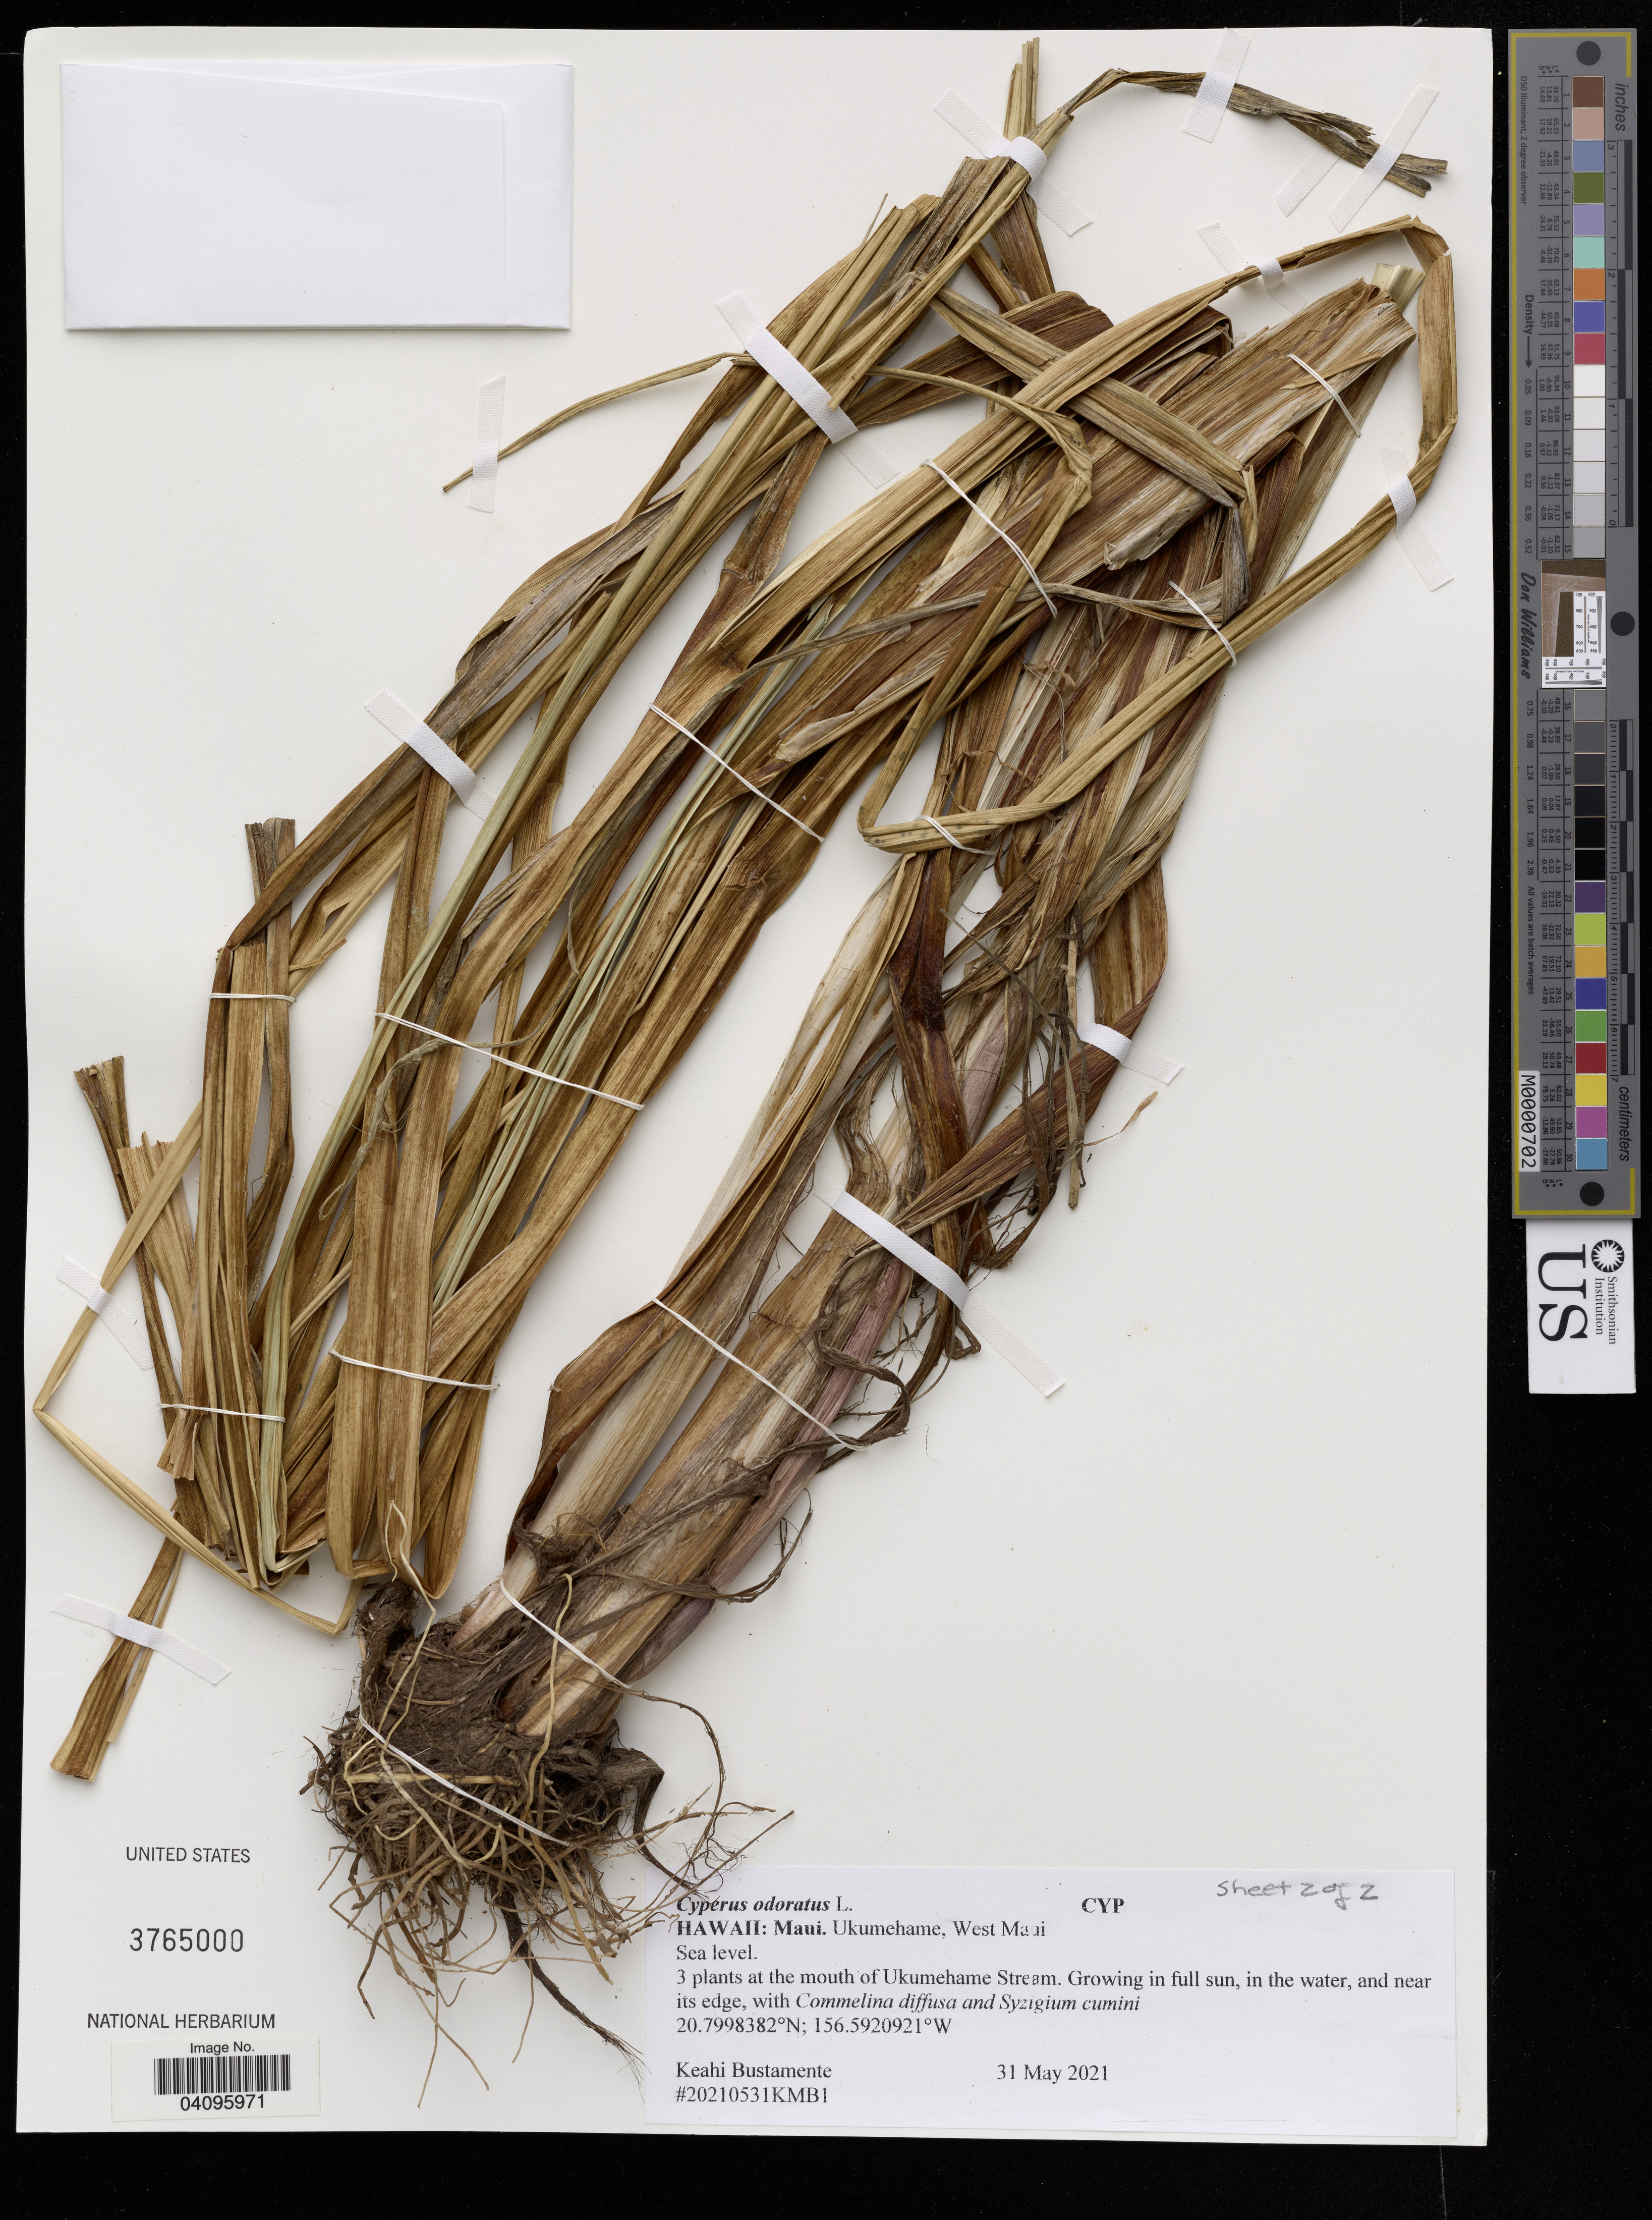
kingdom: Plantae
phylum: Tracheophyta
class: Liliopsida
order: Poales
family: Cyperaceae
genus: Cyperus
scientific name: Cyperus prescottianus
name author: Hook. & Arn.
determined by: Wagner, W. L., (BOT), Smithsonian Institution - National Museum of Natural History (UNITED STATES)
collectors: K. M. Bustamente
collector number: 20210531KMB1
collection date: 2021-05-31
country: United States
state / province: Hawaii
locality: Maui. Ukumehame, West Maui. At the mouth of Ukumehame Stream. Growing in full sun, in the water, and near its edge.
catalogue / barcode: US 3765000